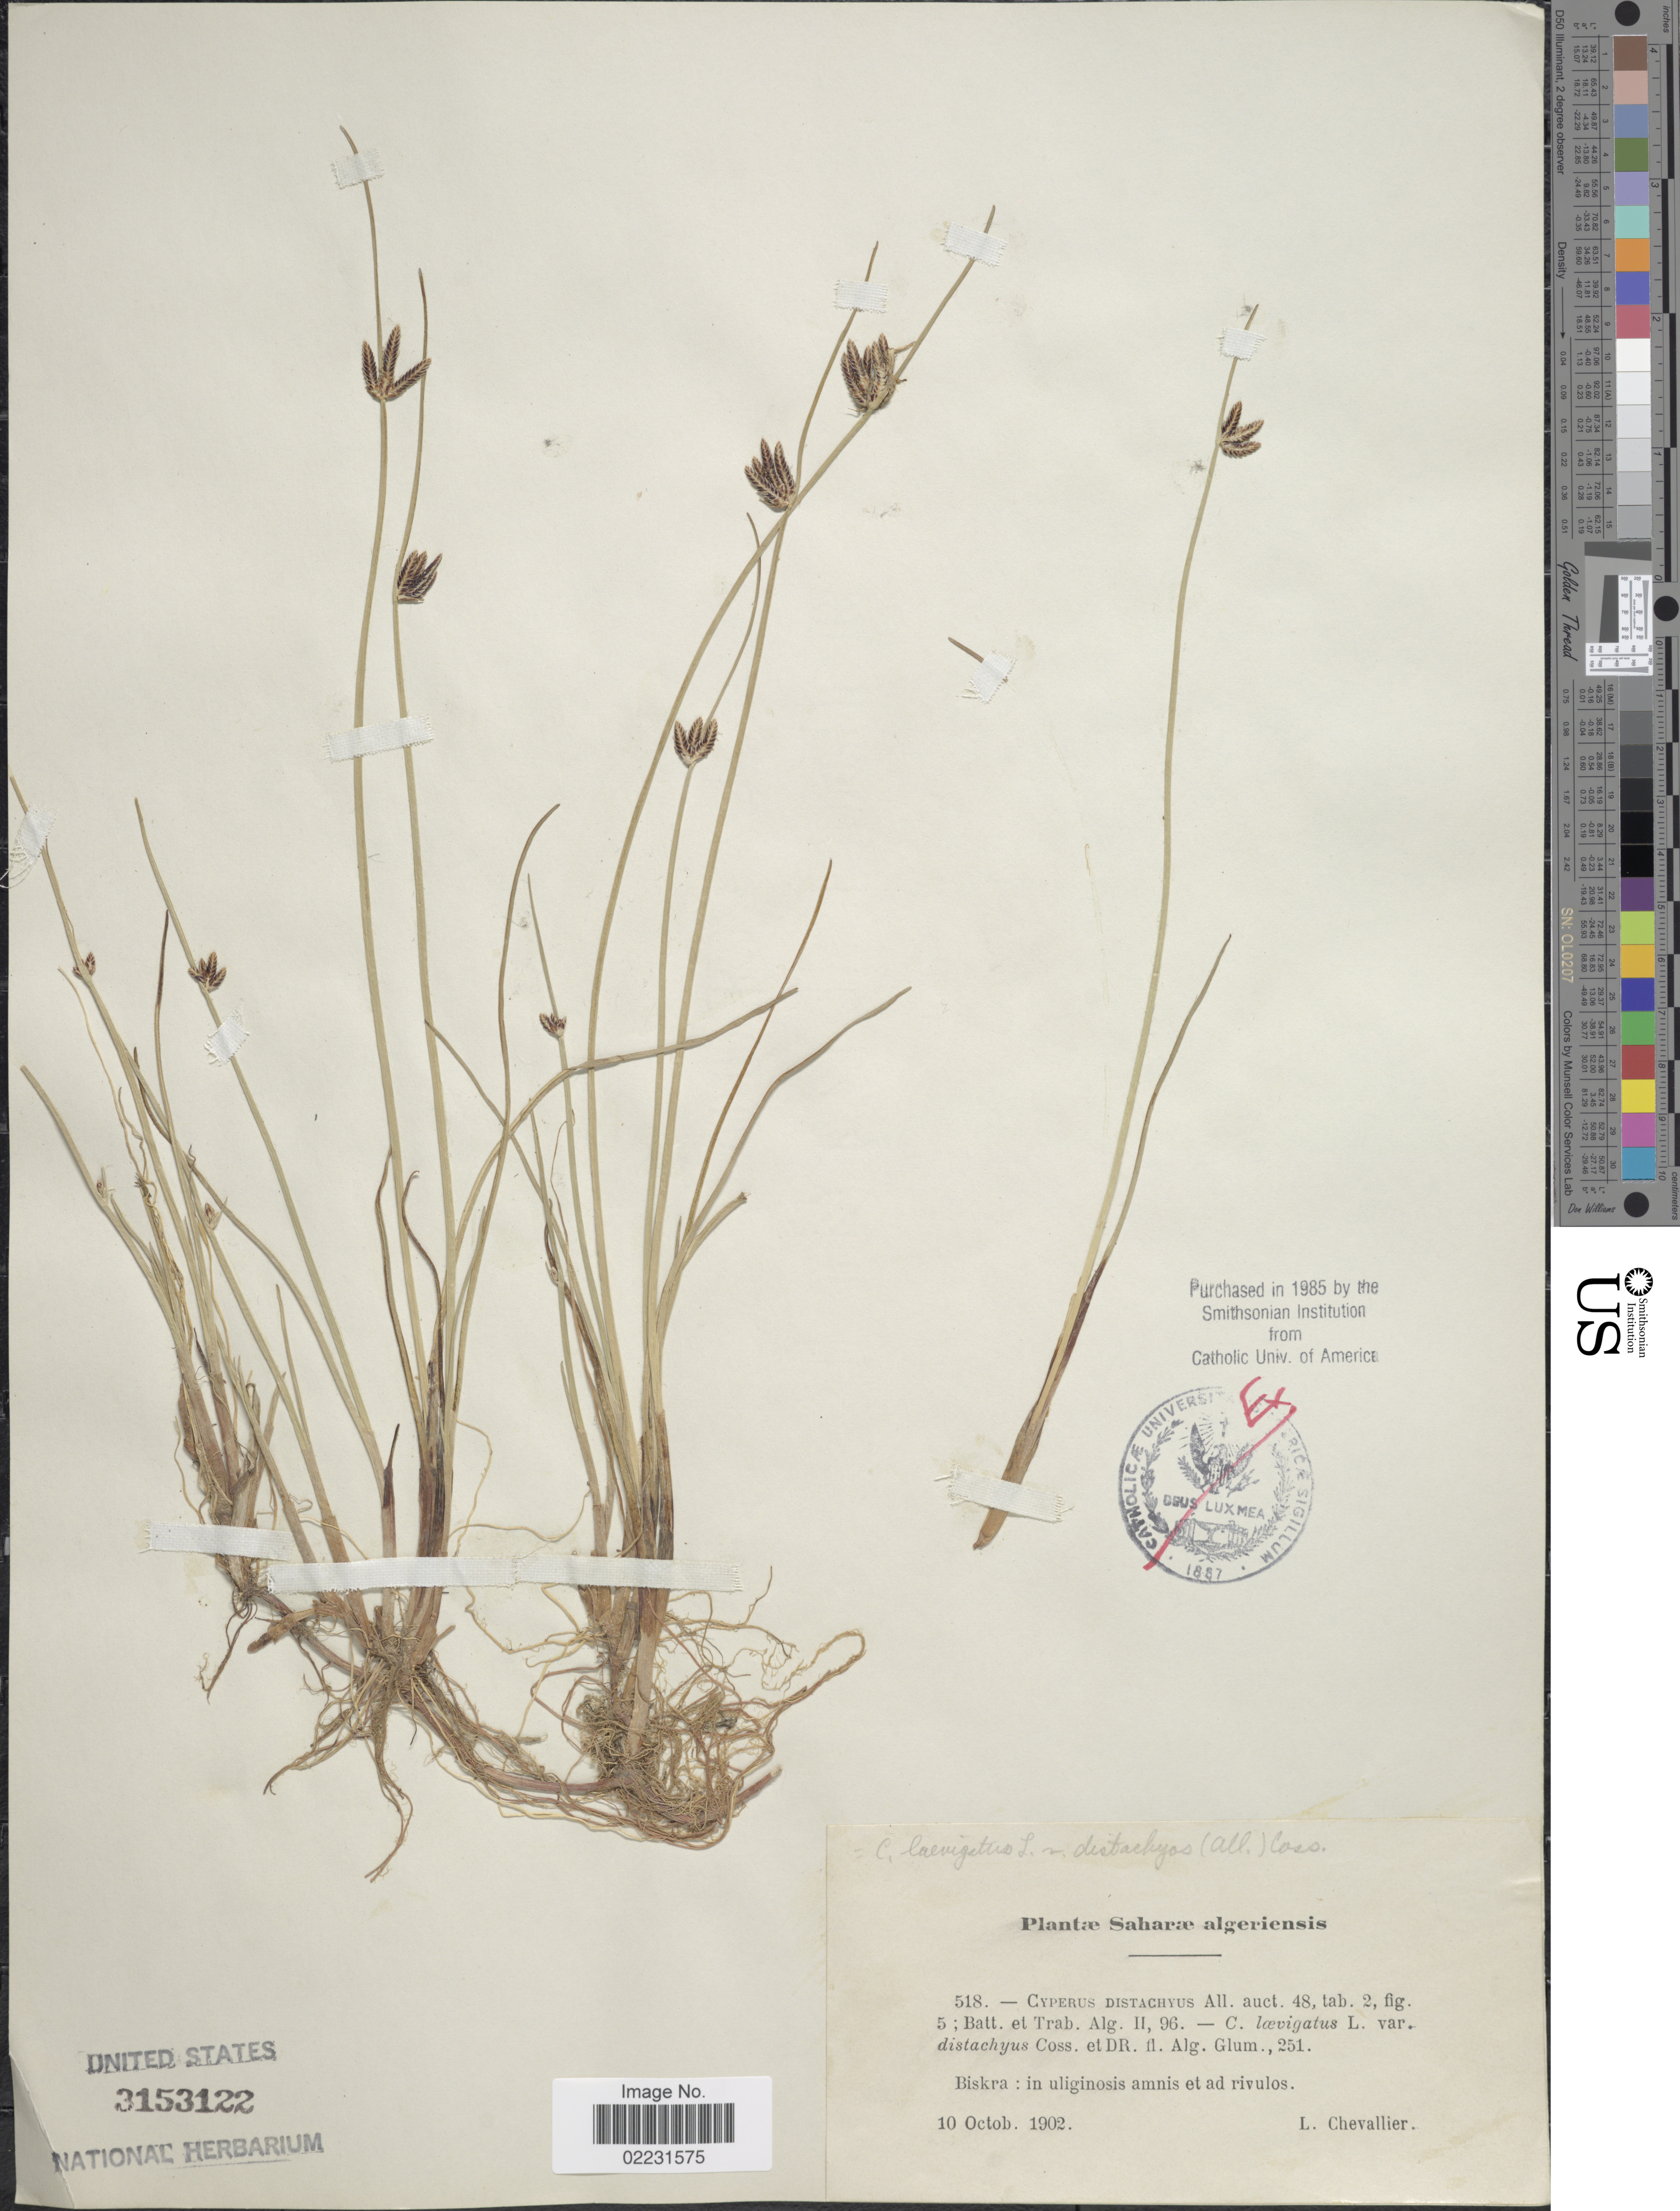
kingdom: Plantae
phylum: Tracheophyta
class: Liliopsida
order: Poales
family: Cyperaceae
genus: Cyperus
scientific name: Cyperus laevigatus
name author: L.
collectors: L. Chevallier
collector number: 518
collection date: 1902-10-10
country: Algeria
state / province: Biskra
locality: Saharae Algeriensis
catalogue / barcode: US 3153122